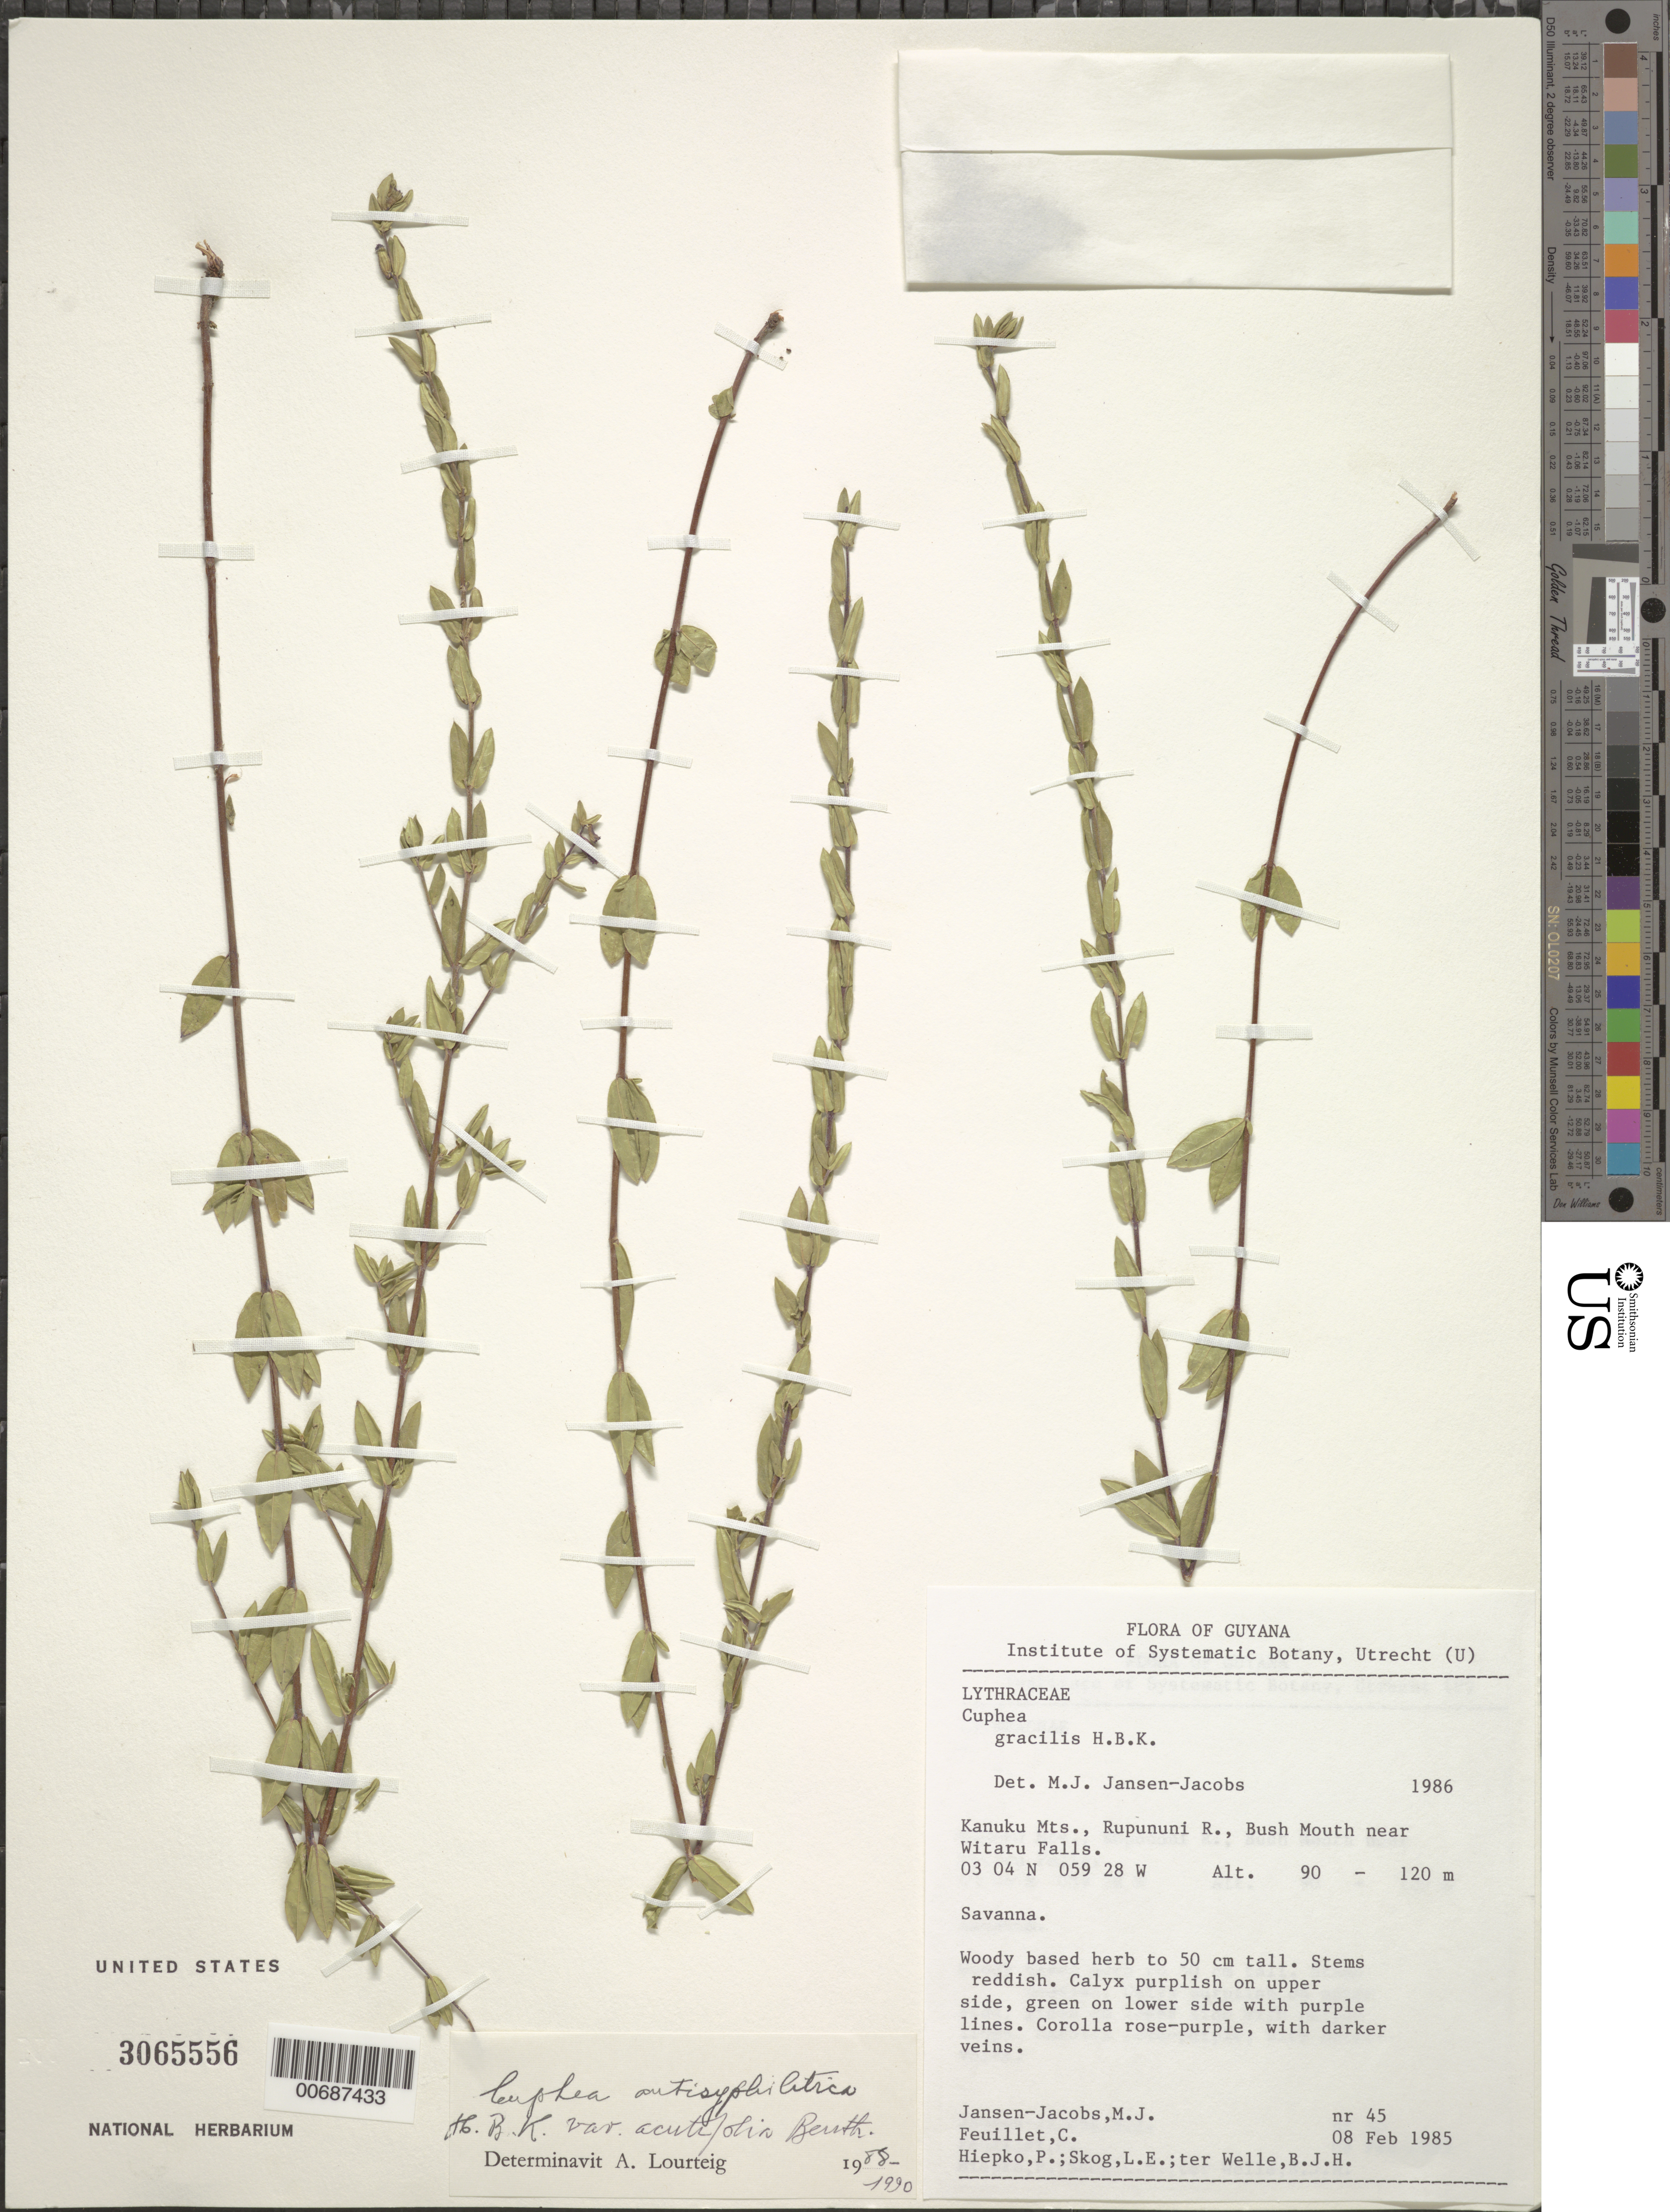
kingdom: Plantae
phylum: Tracheophyta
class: Magnoliopsida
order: Myrtales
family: Lythraceae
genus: Cuphea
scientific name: Cuphea antisyphilitica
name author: Kunth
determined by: Lourteig, A.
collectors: M. J. Jansen-Jacobs, C. Feuillet, P. H. Hiepko, L. E. Skog & B. Welle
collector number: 45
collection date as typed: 8-Feb-85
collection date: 1985-02-08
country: Guyana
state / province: U. Takutu-U. Essequibo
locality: Kanuku Mts., Rupununi R., Bush Mouth near Witaru Falls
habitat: Savanna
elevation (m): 90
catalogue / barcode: US 3065556